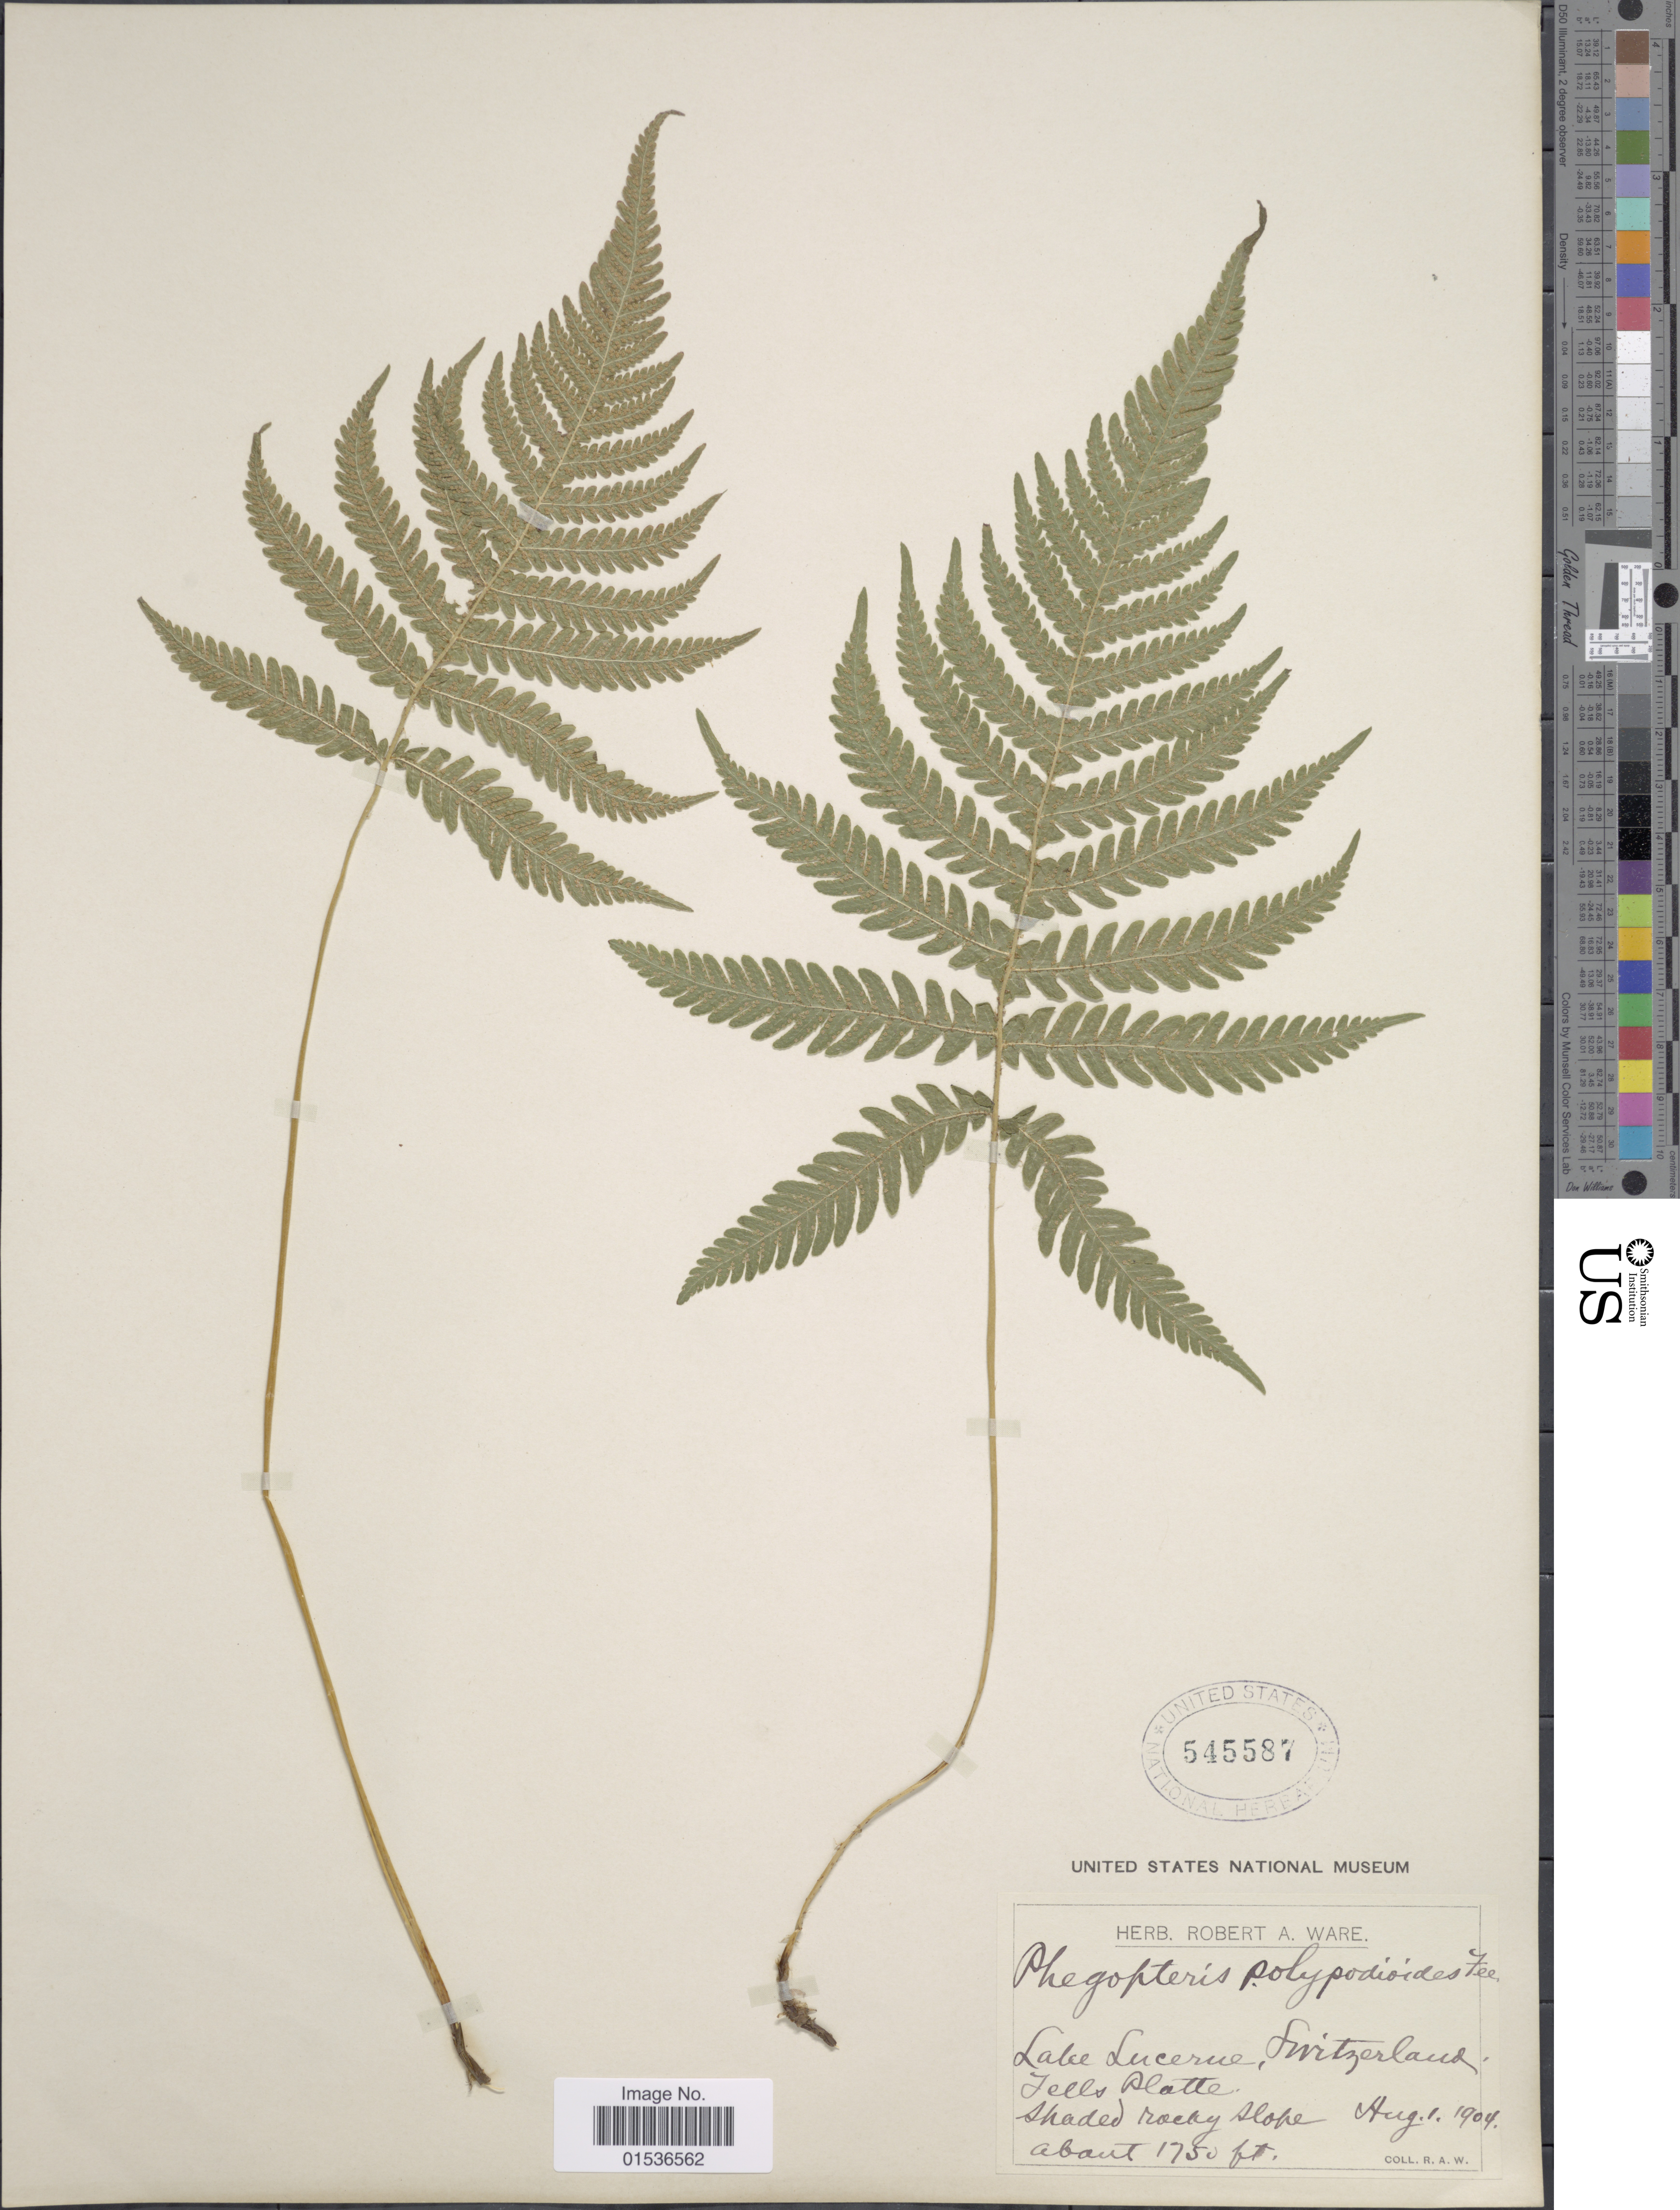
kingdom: Plantae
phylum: Tracheophyta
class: Polypodiopsida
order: Polypodiales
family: Thelypteridaceae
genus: Phegopteris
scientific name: Phegopteris connectilis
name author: (Michx.) Watt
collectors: R. Ware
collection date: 1904-08-01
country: Switzerland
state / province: Uri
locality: Lake Lucerue, Switzerland, Tells Platte.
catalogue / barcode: US 545587